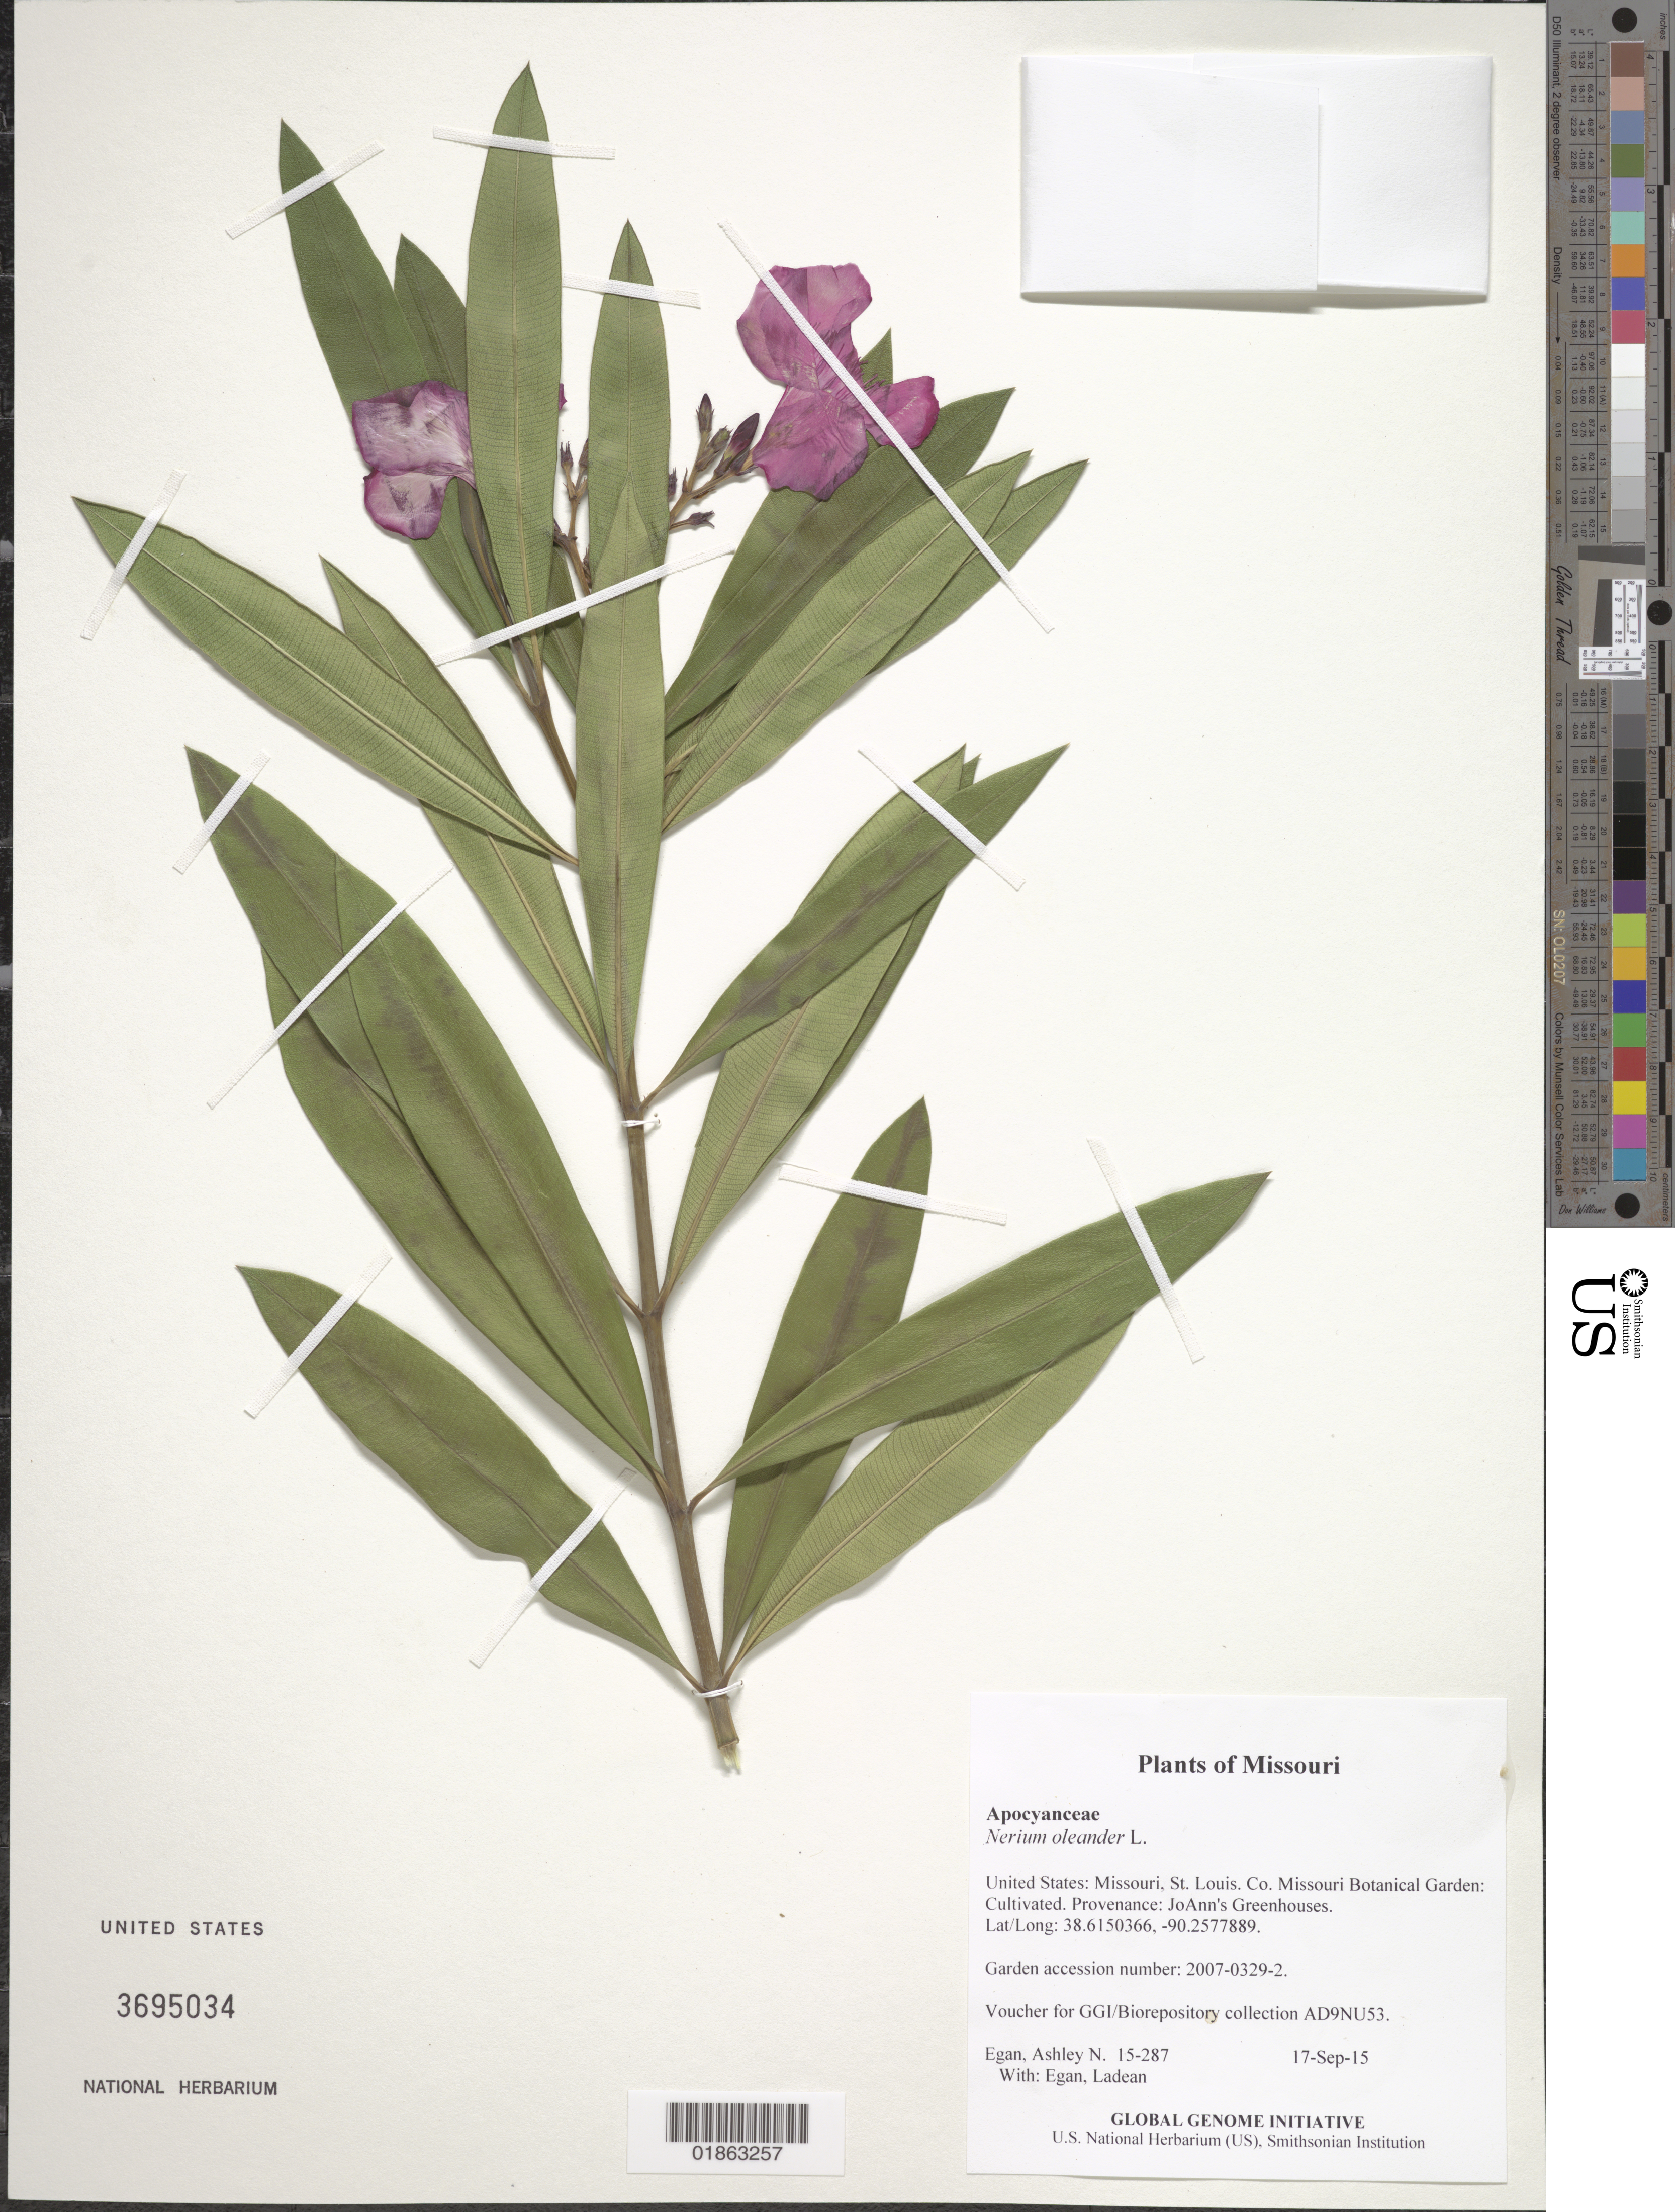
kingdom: Plantae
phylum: Tracheophyta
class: Magnoliopsida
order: Gentianales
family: Apocynaceae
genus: Nerium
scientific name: Nerium oleander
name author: L.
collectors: A. N. Egan & L. Egan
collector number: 15-287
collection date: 2015-09-17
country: United States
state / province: Missouri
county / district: St. Louis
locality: Missouri Botanical Garden: Cultivated. Provenance: JoAnn's Greenhouses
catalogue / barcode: US 3695034